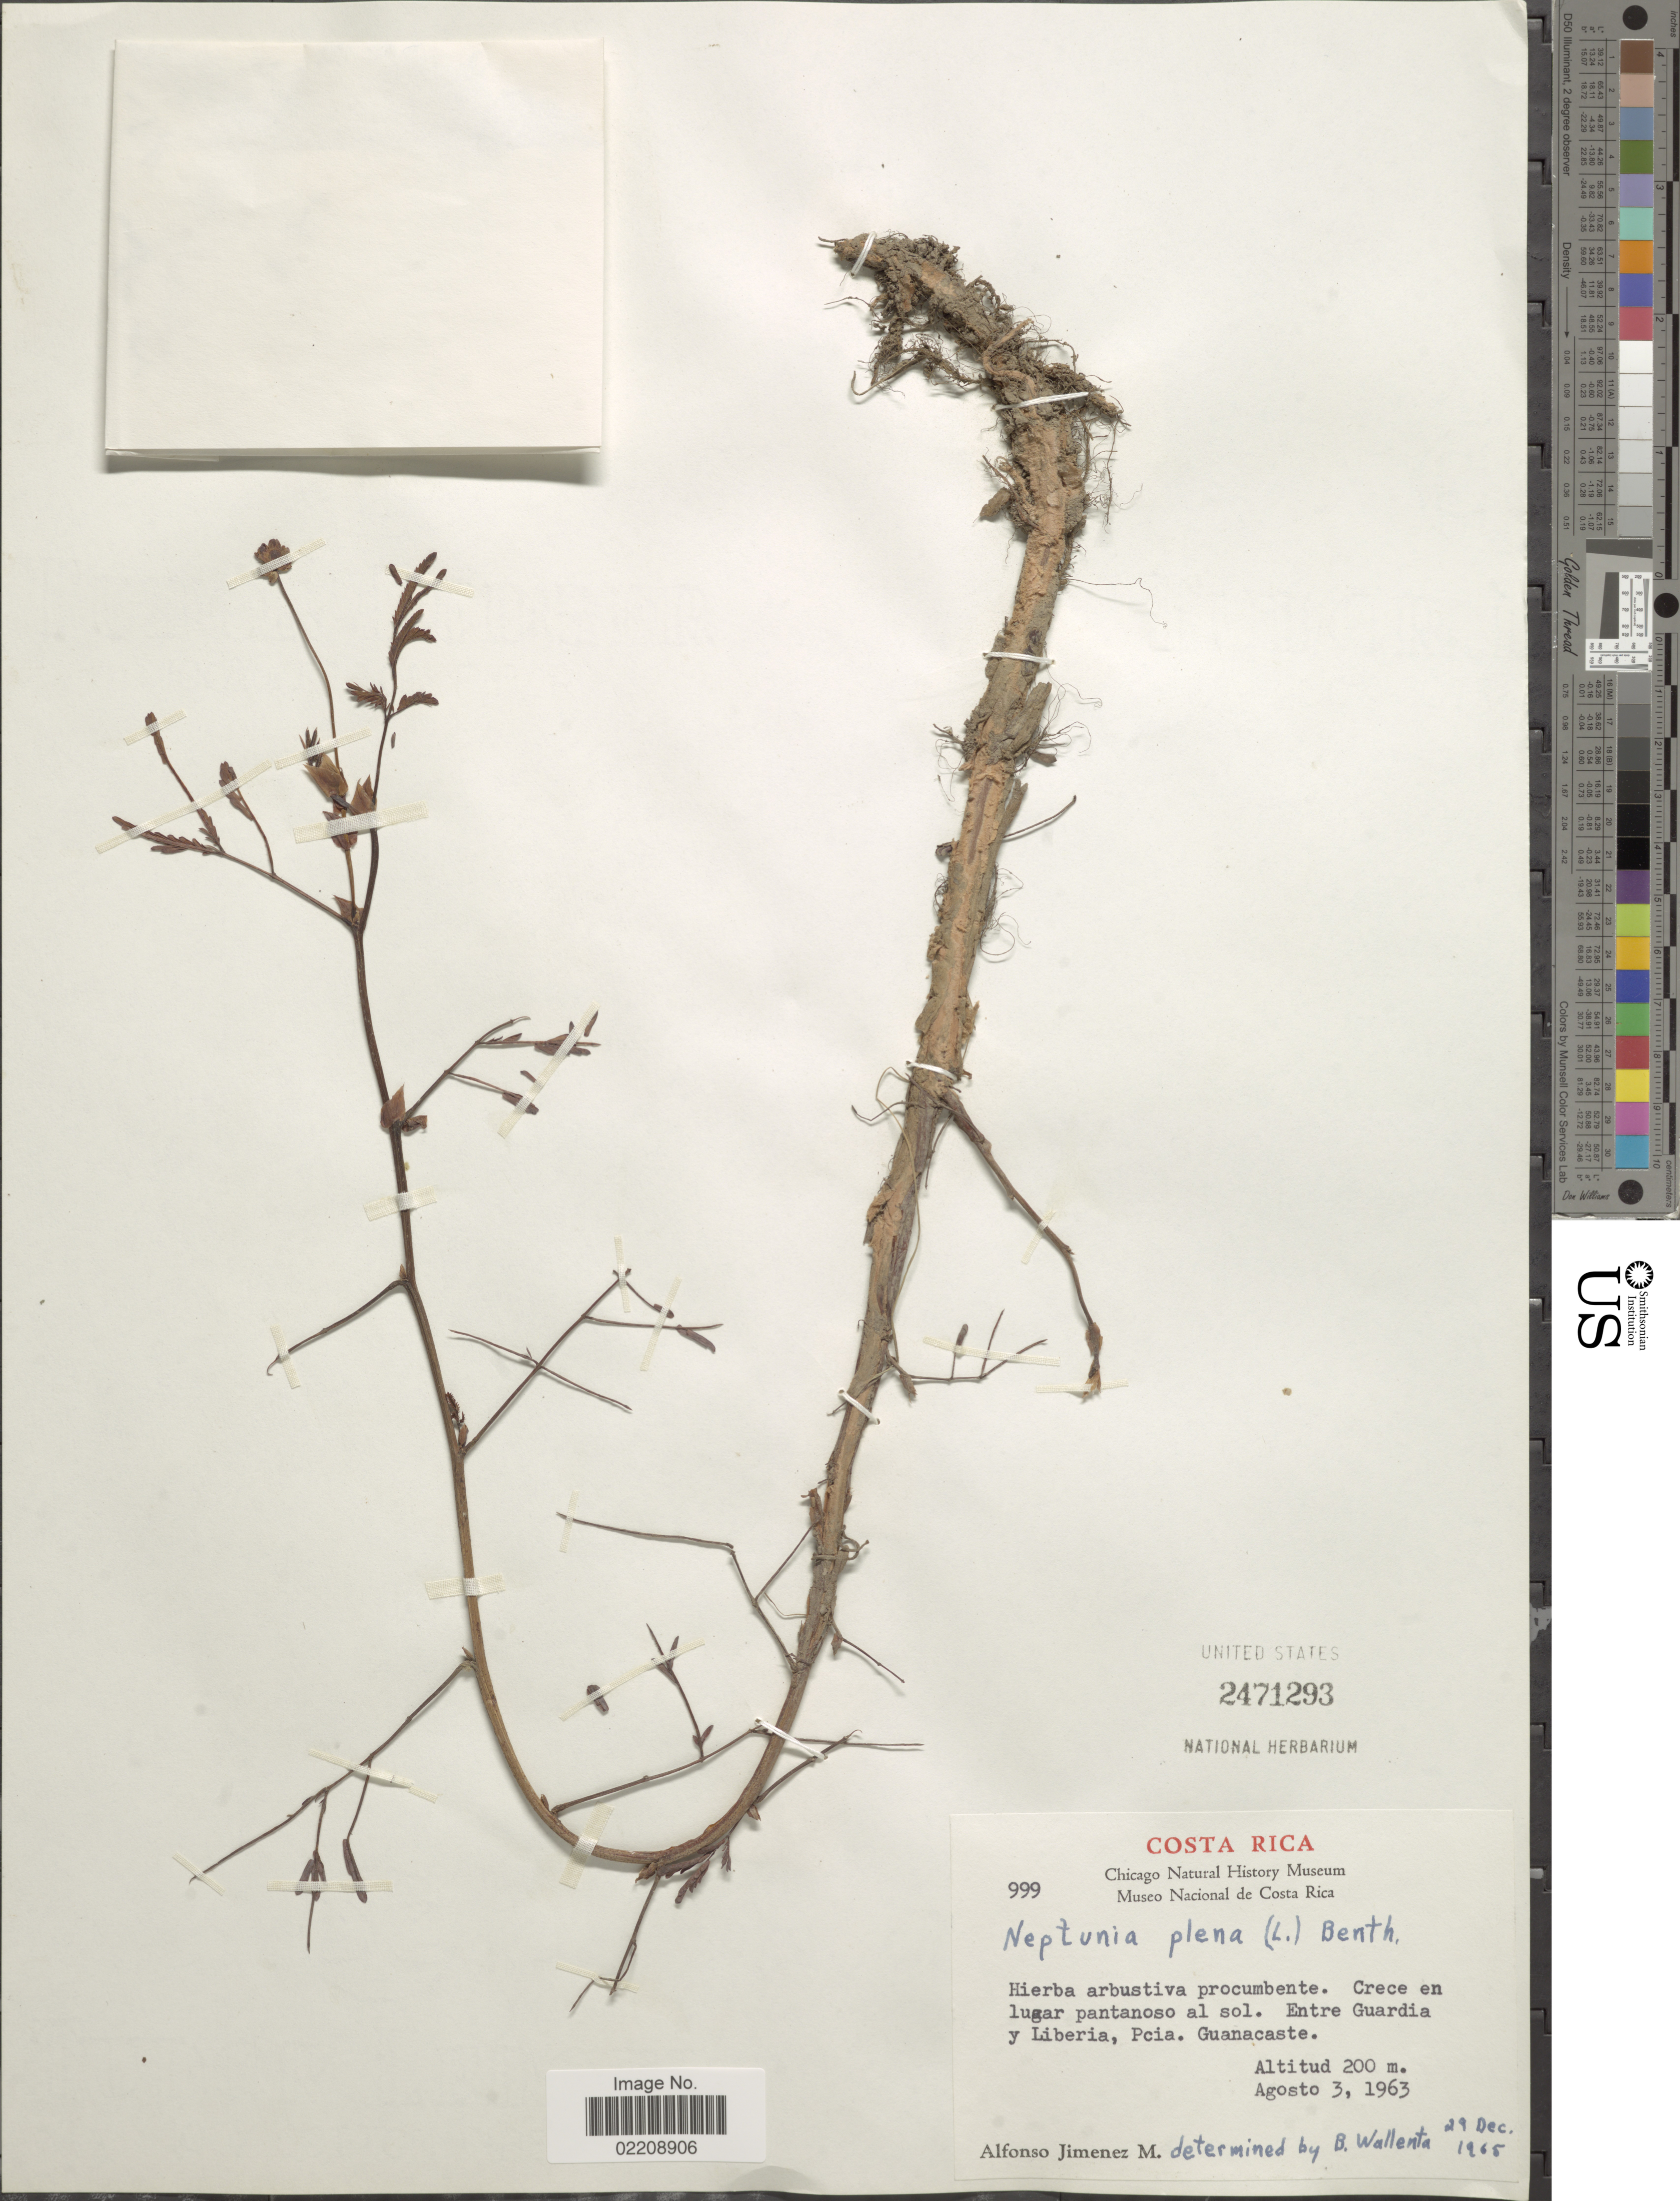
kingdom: Plantae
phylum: Tracheophyta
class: Magnoliopsida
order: Fabales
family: Fabaceae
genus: Neptunia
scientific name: Neptunia plena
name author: (L.) Benth.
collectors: A. Jimenez M.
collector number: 999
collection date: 1963-08-03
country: Costa Rica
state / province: Guanacaste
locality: Entre Guardia y Liberia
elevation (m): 200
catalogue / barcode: US 2471293